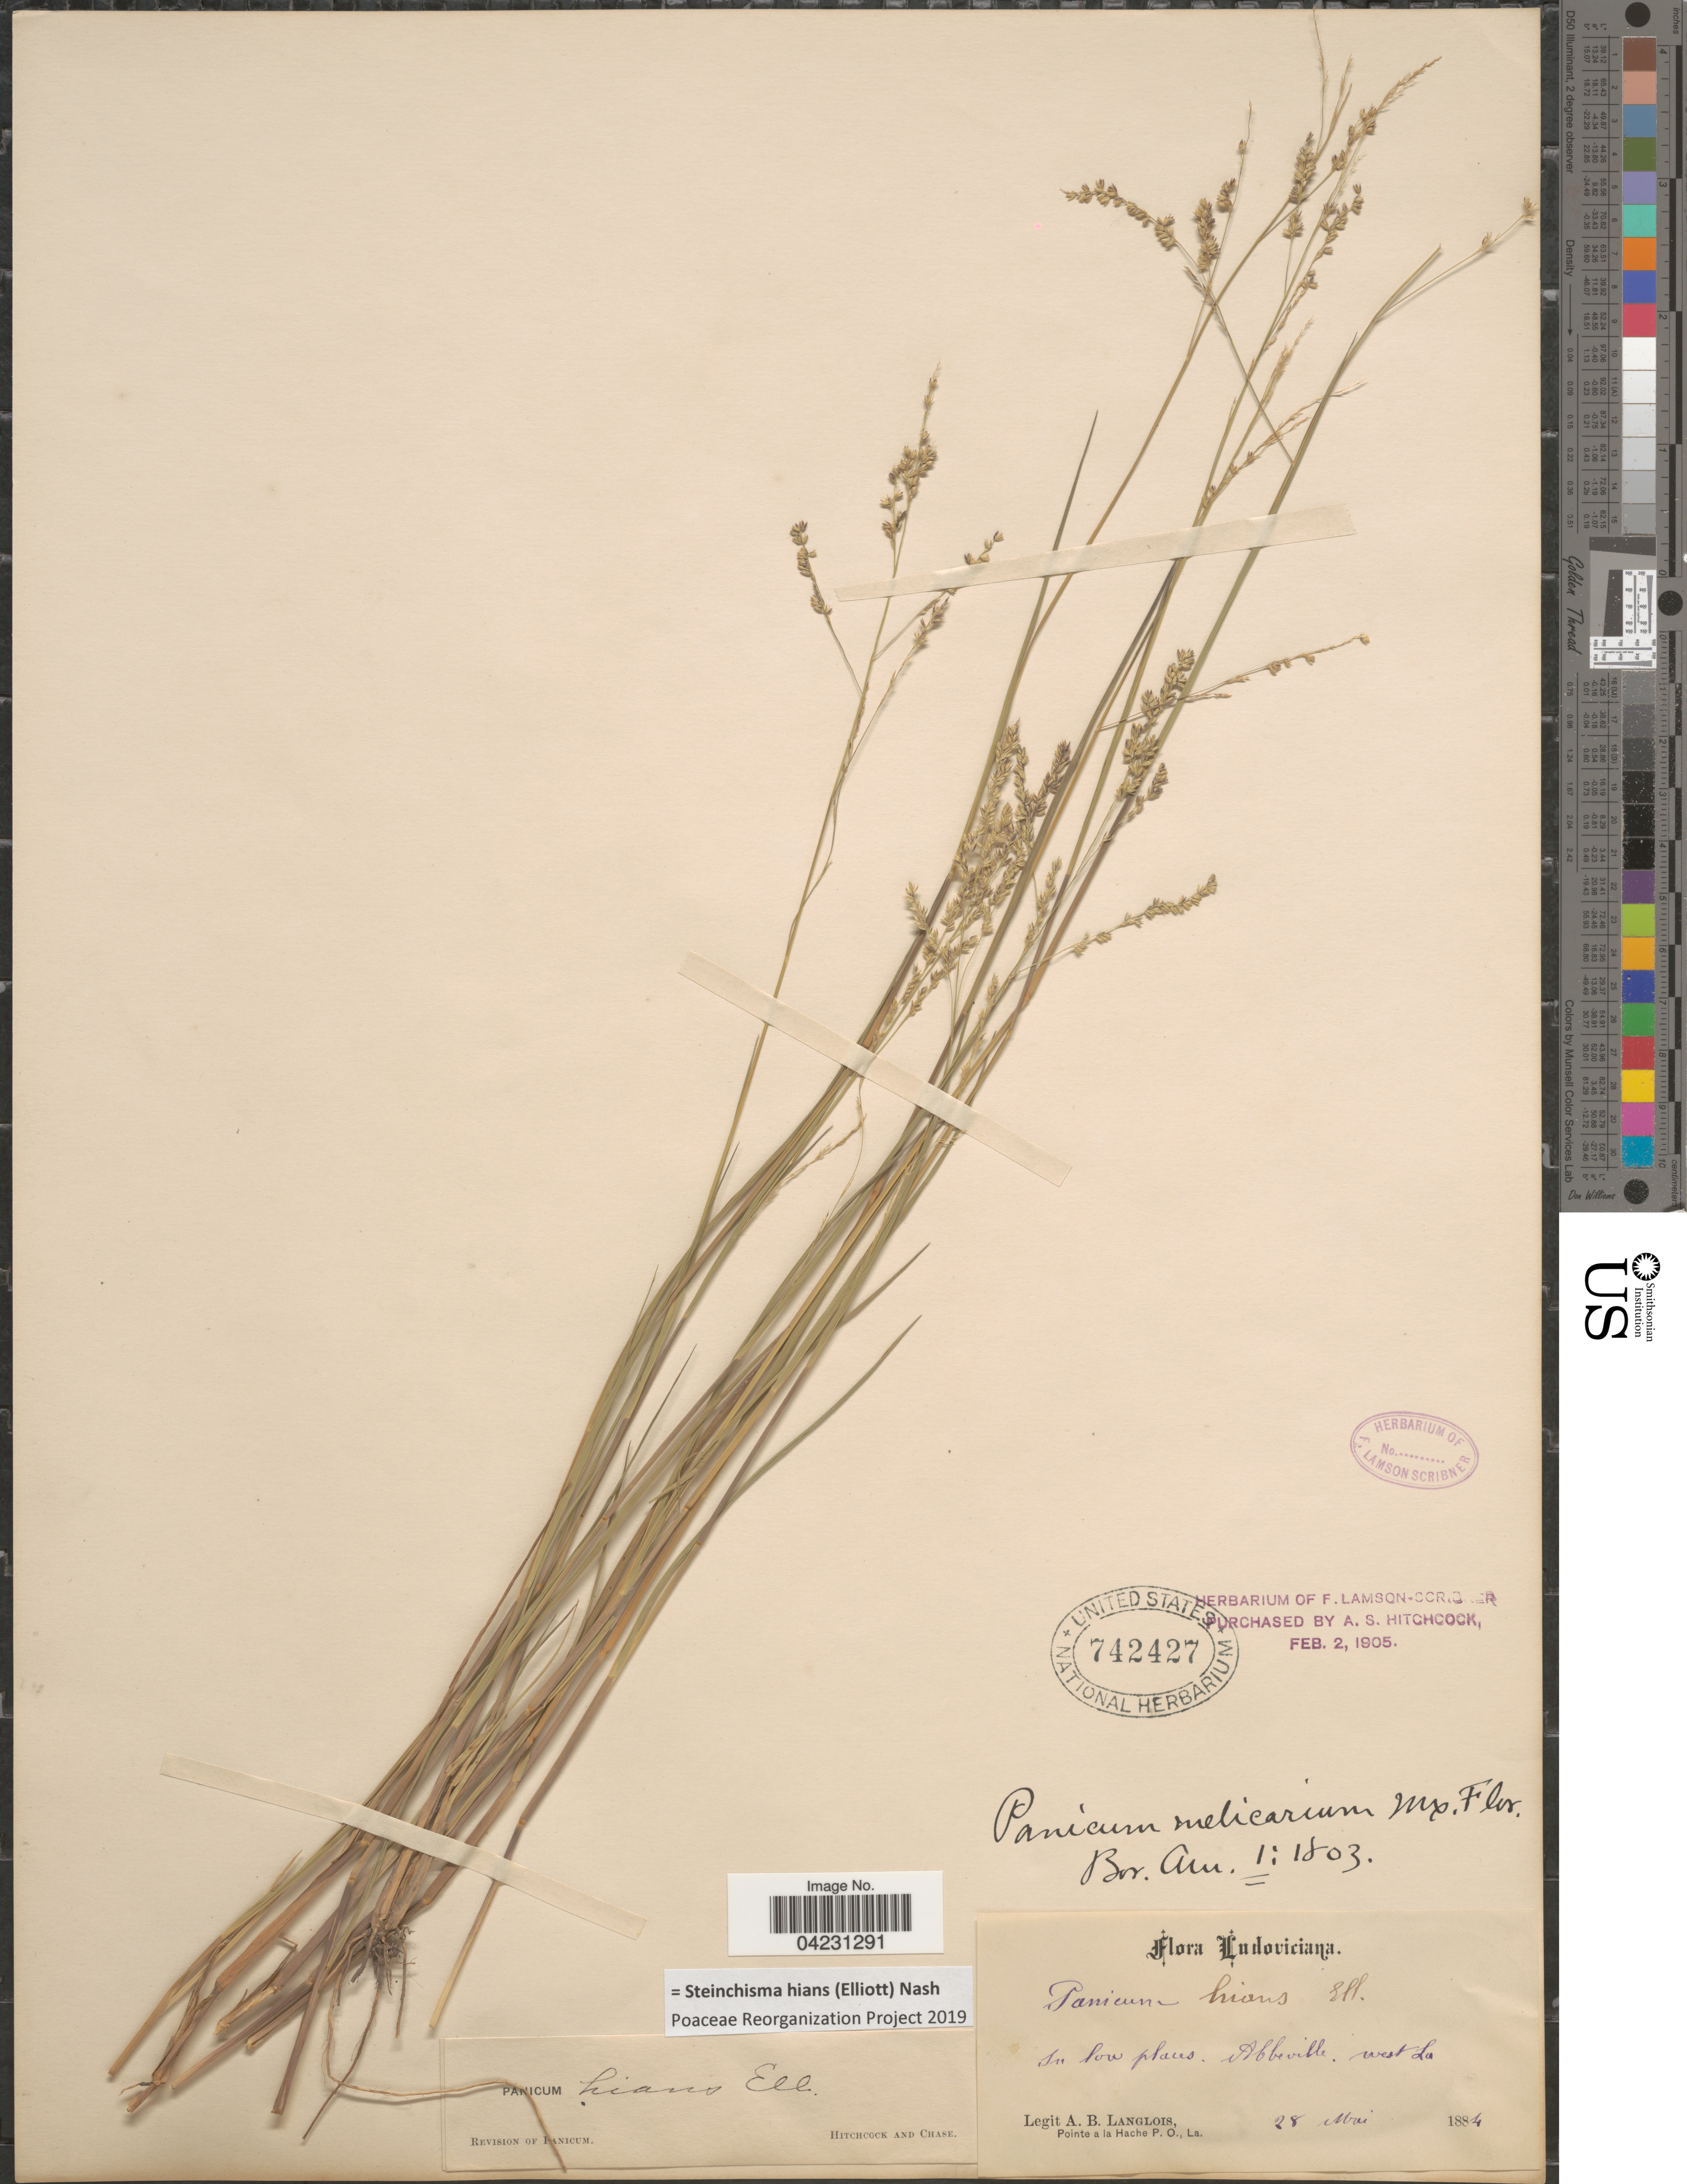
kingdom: Plantae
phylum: Tracheophyta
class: Liliopsida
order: Poales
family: Poaceae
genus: Steinchisma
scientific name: Steinchisma hians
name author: (Elliott) Nash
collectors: A. Langlois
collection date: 1884-05-28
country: United States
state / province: Louisiana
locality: Ludoviciana. In low places. Abbeville, west La.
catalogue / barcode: US 742427